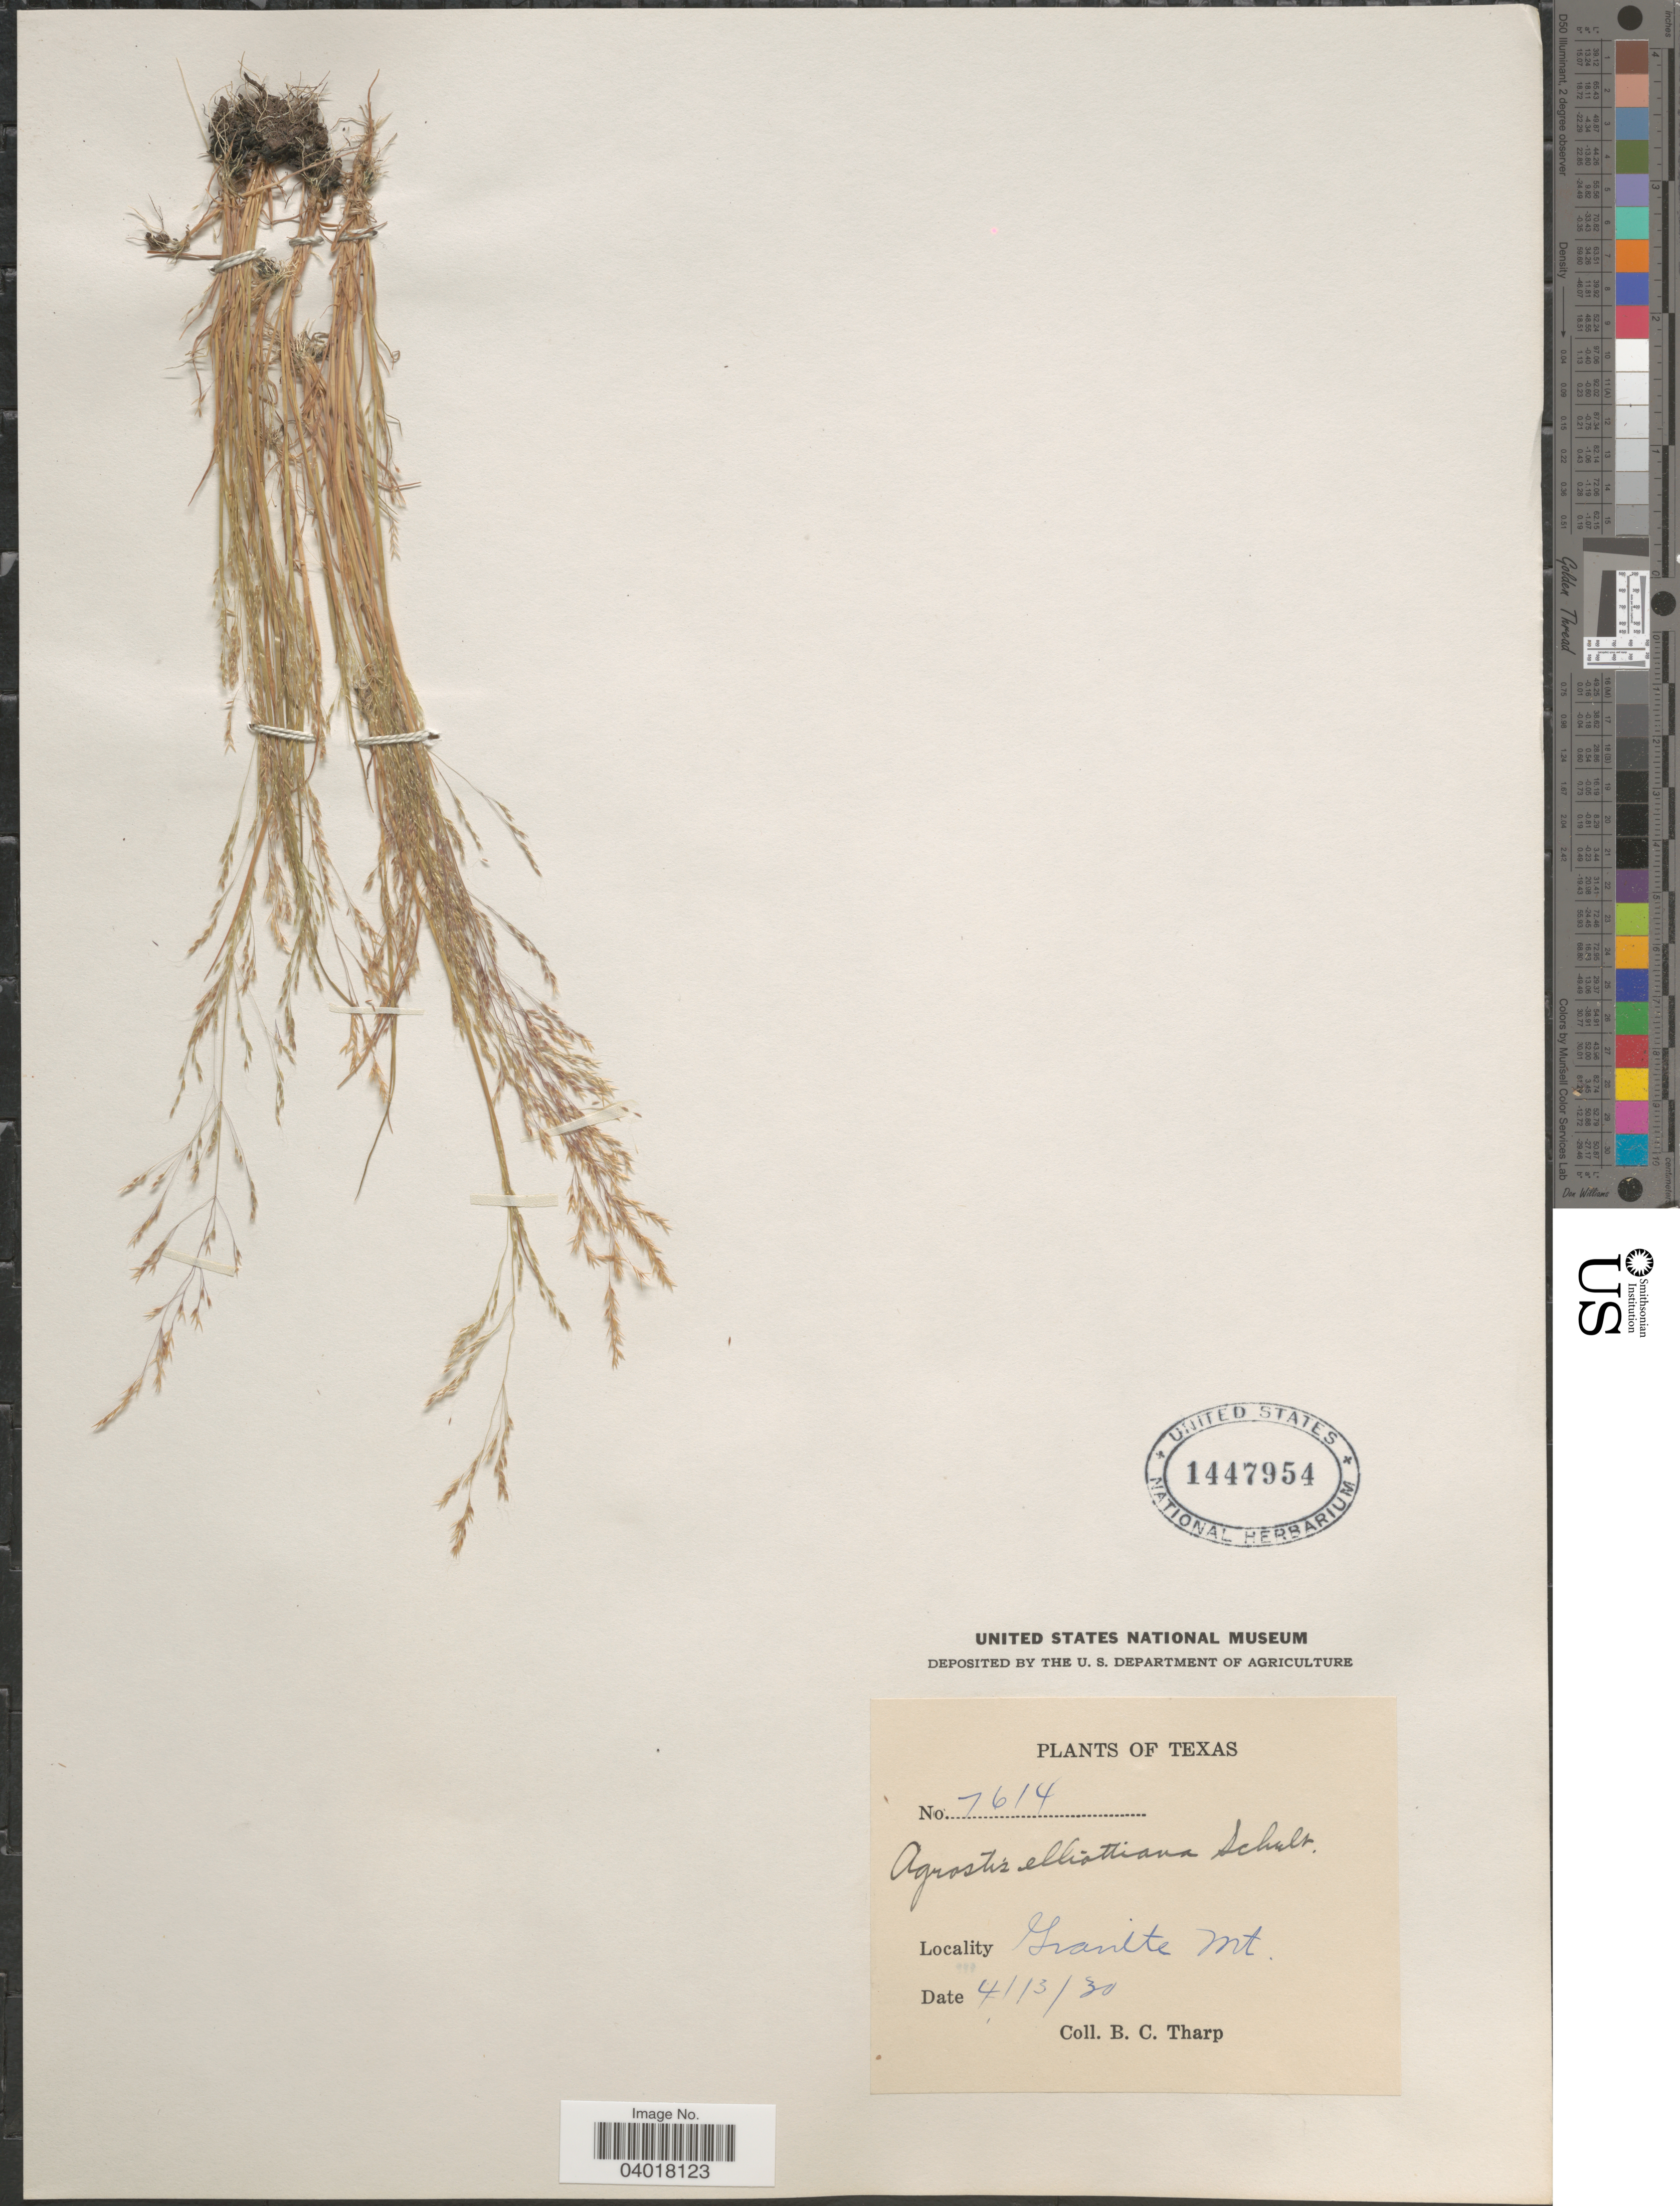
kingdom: Plantae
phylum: Tracheophyta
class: Liliopsida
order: Poales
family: Poaceae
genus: Agrostis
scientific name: Agrostis elliottiana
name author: Schult.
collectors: B. C. Tharp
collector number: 7614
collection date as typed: Transcribed d/m/y: 13/4/30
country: United States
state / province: Texas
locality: Granite Mt.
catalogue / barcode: US 1447954